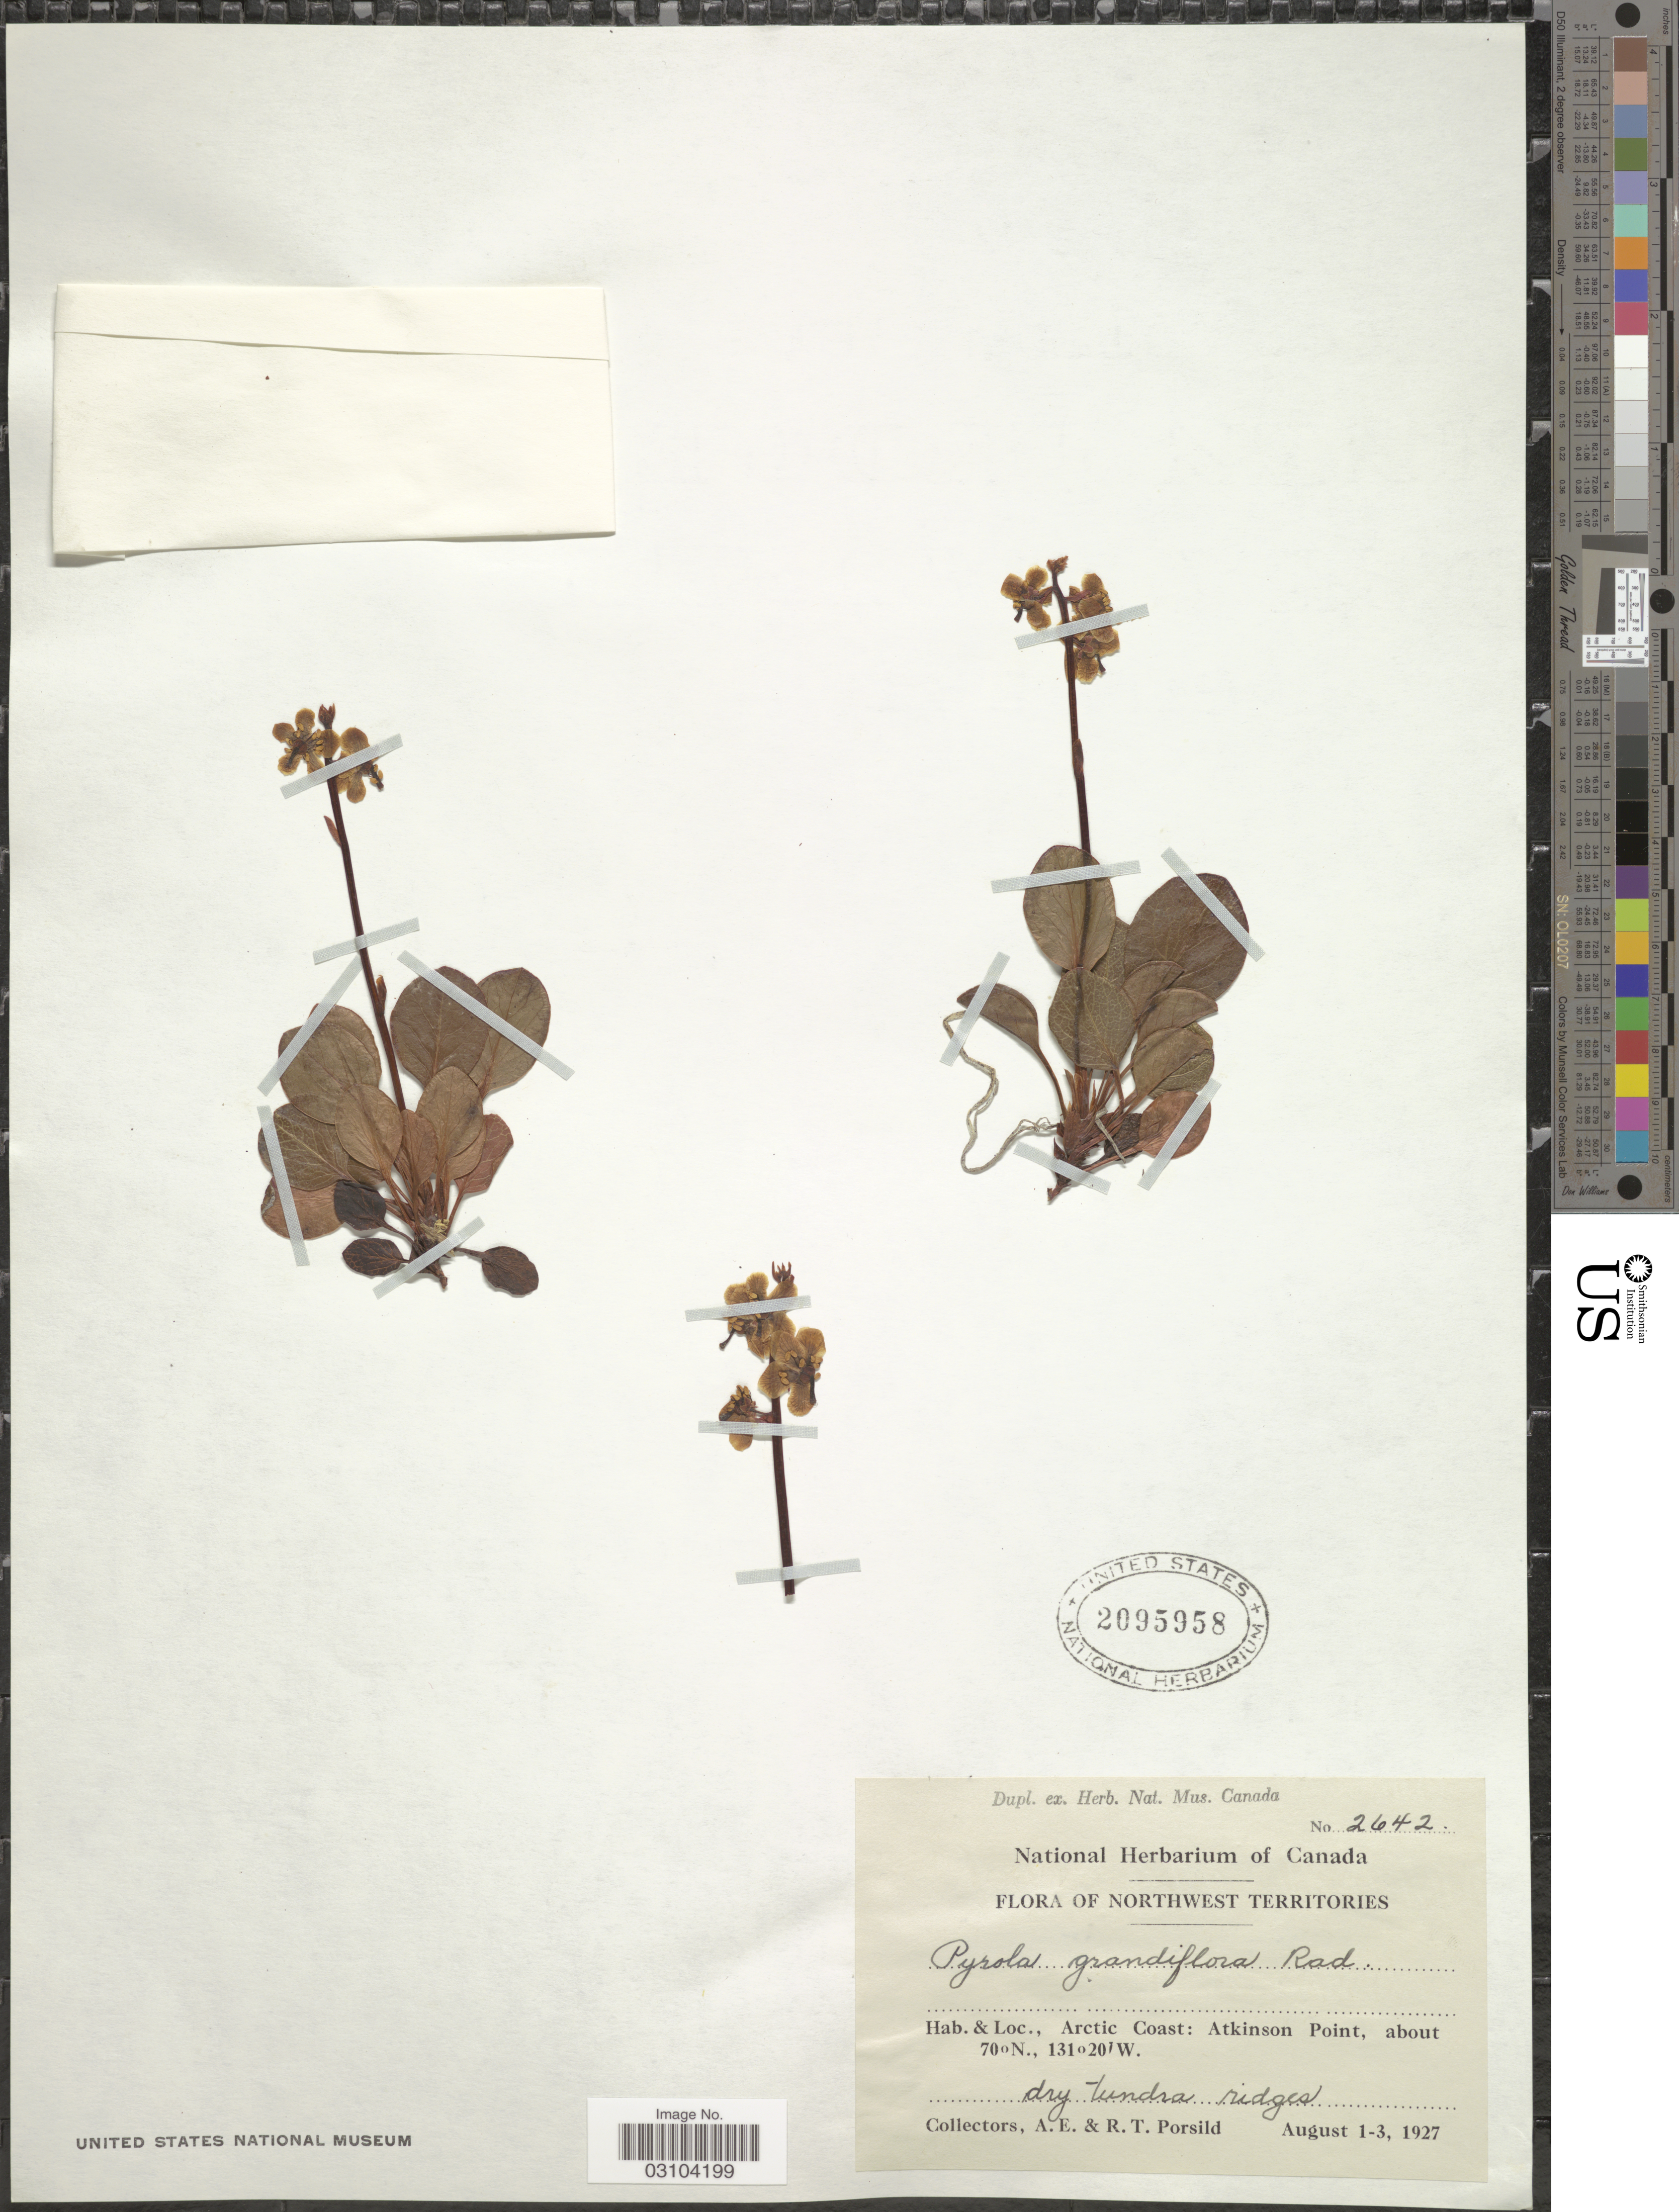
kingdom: Plantae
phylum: Tracheophyta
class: Magnoliopsida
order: Ericales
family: Ericaceae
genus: Pyrola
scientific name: Pyrola grandiflora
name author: Radius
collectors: A. E. Porsild & R. T. Porsild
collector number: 2642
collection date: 1927-08-01/1927-08-03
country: Canada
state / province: Northwest Territories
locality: Arctic Coast: Atkinson Point.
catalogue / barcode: US 2095958